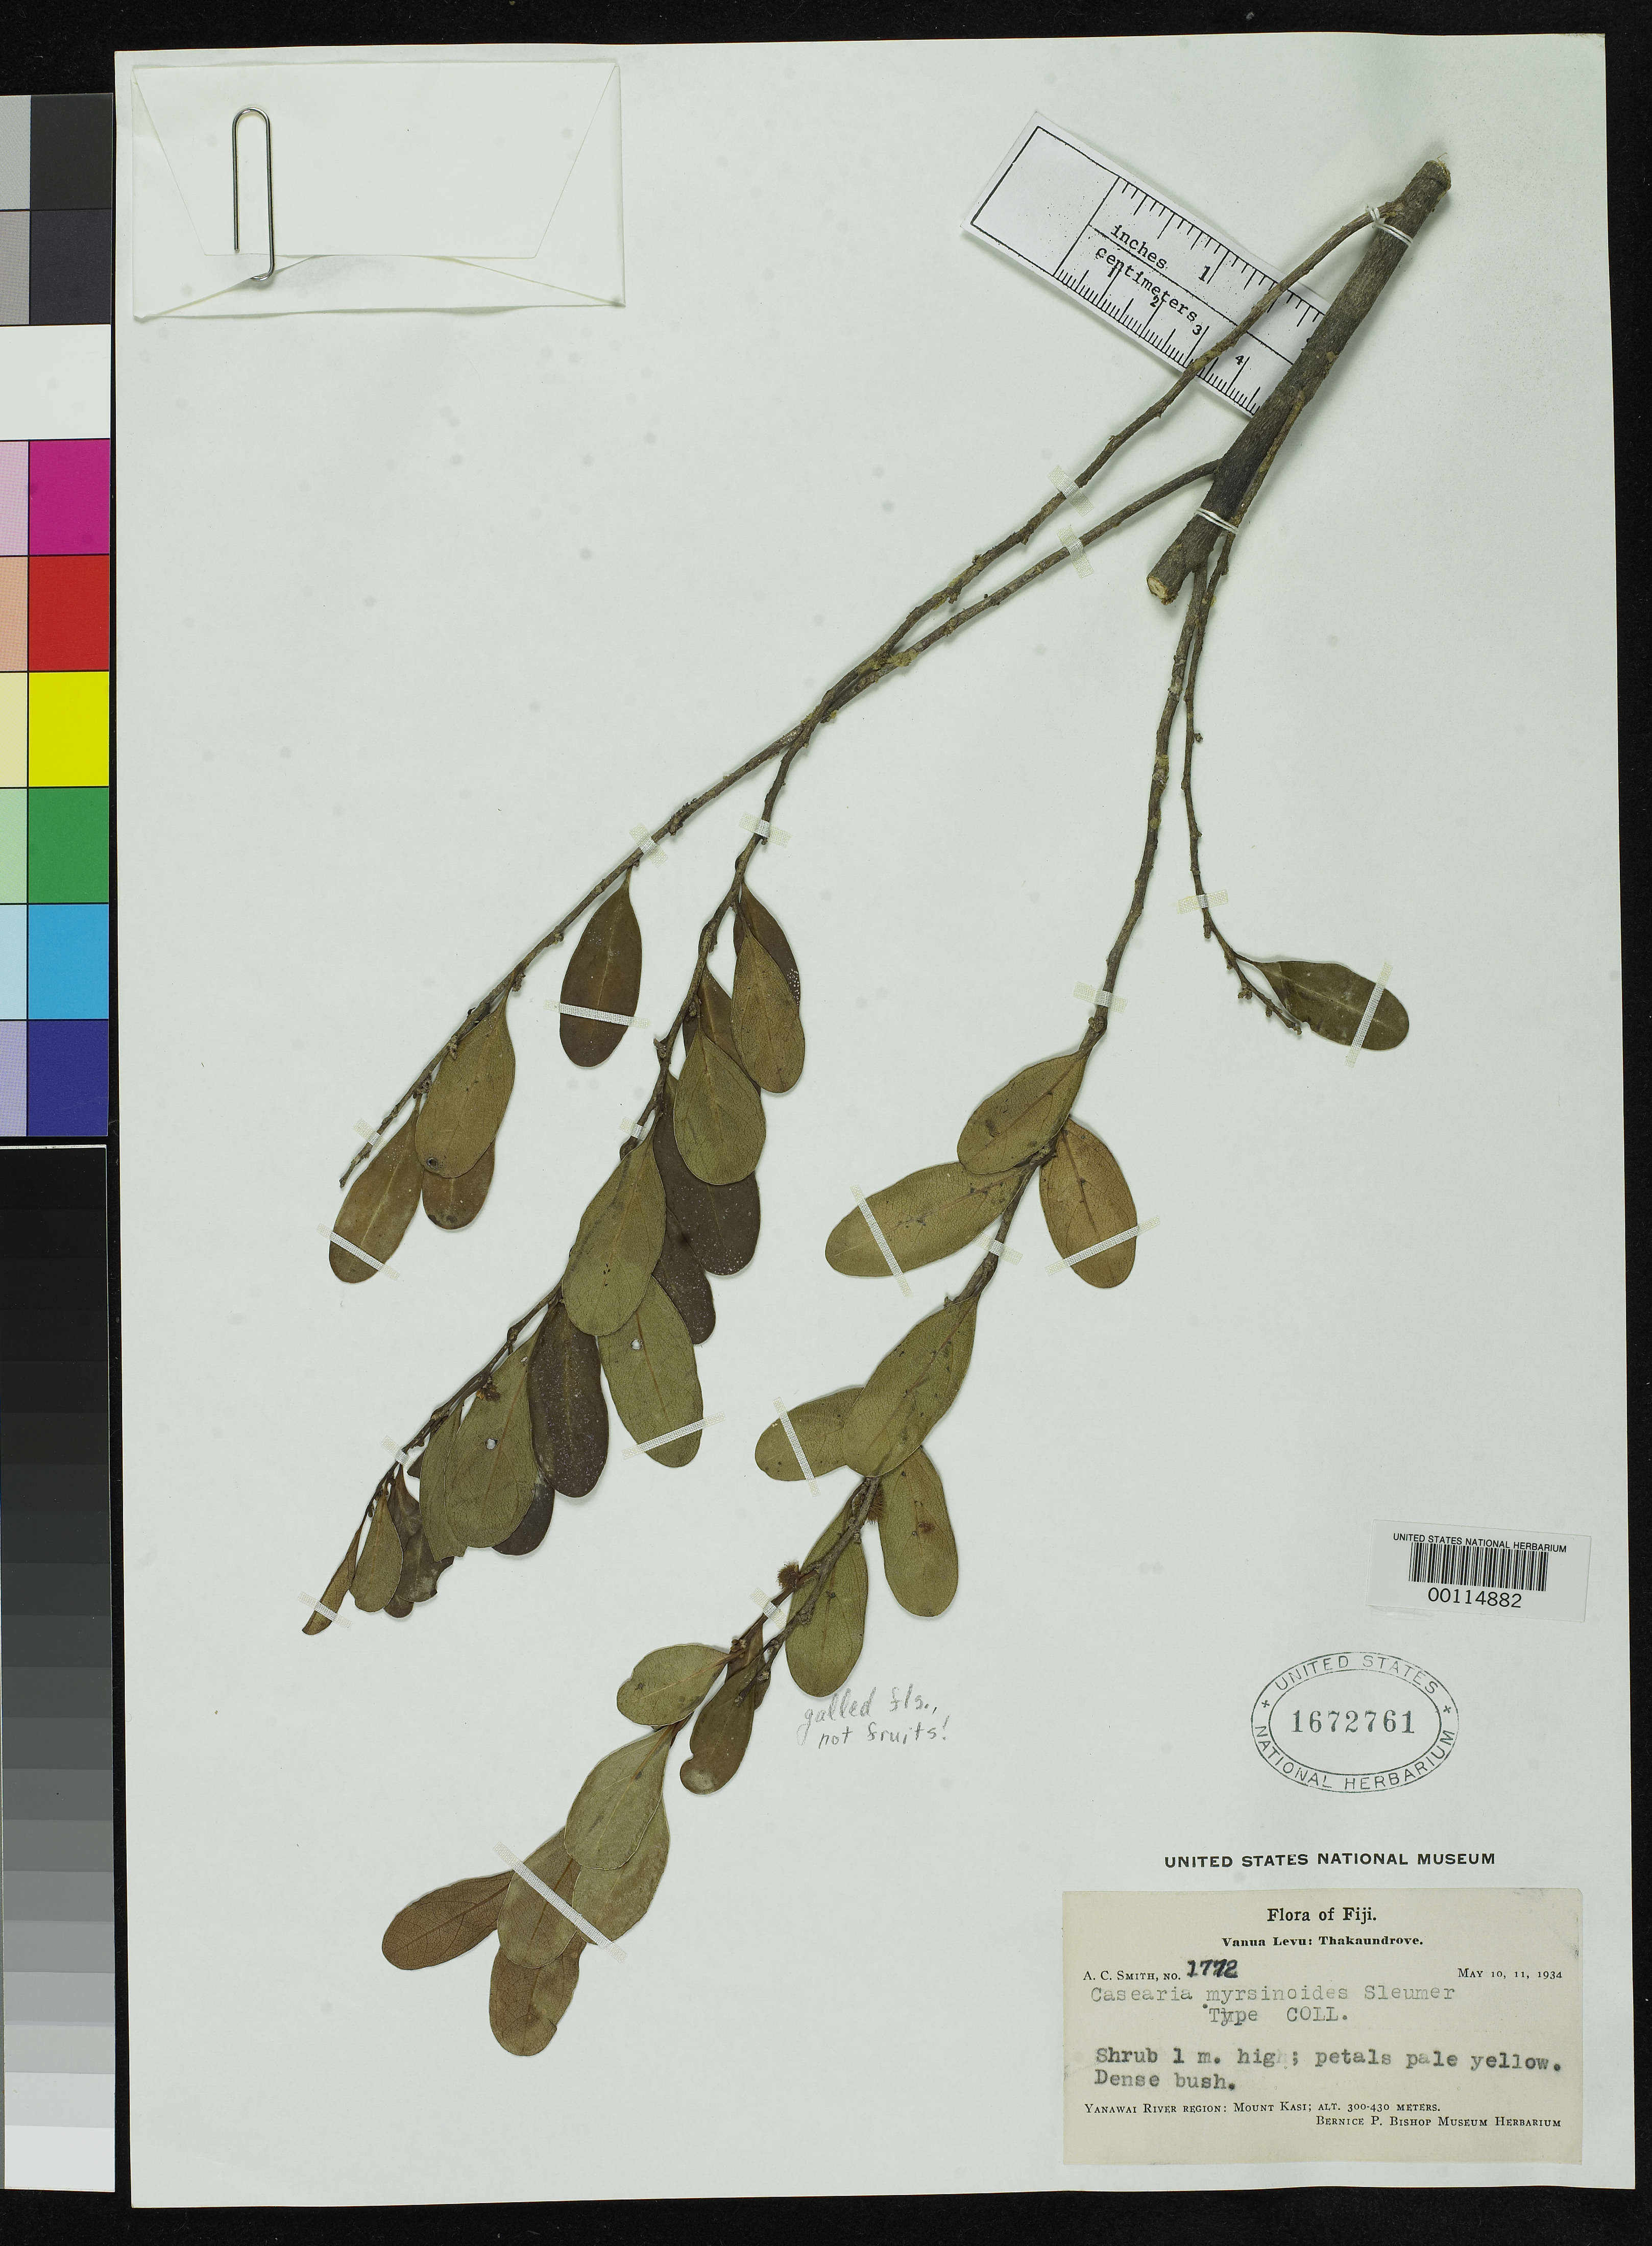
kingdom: Plantae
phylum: Tracheophyta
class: Magnoliopsida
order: Malpighiales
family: Salicaceae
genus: Casearia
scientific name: Casearia myrsinoides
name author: Sleumer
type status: Isotype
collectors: A. C. Smith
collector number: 1772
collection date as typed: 10 May 1934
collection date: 1934-05-10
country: Fiji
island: Vanua Levu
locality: Thakaundrove, Yanawai River region, Mt. Kasi. [Vanua Levu Group]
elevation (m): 300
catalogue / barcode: US 1672761